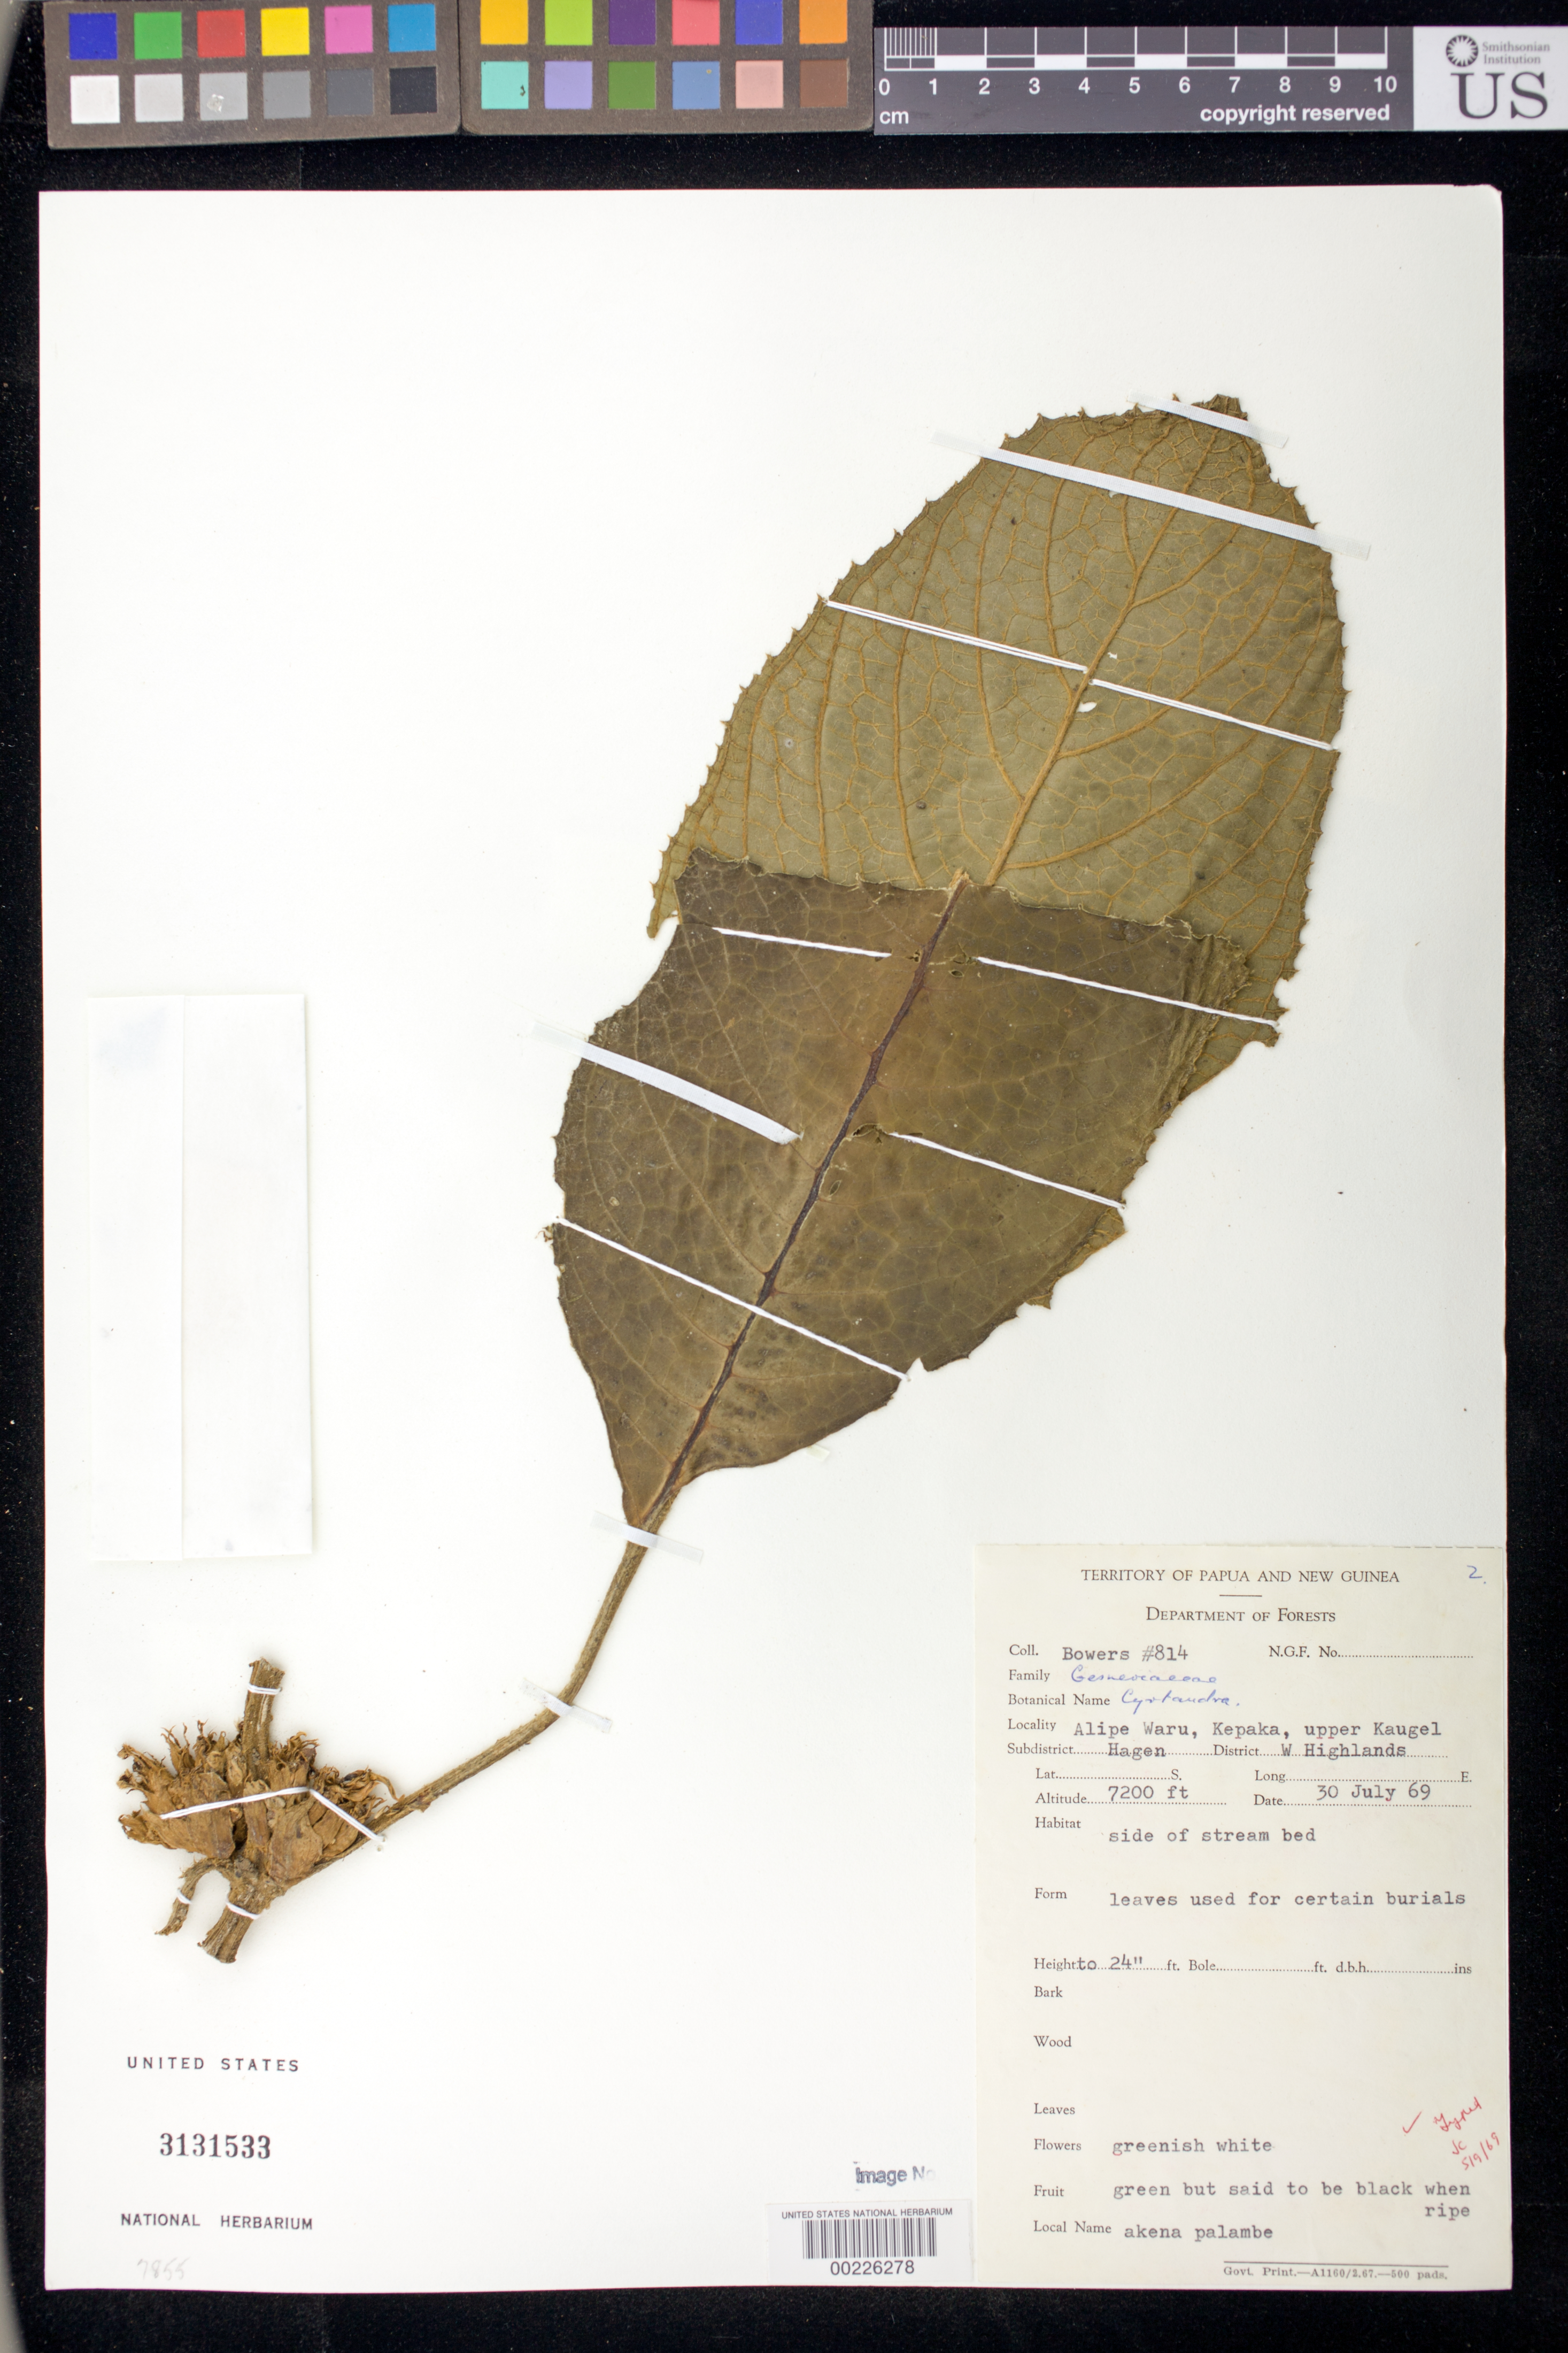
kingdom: Plantae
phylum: Tracheophyta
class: Magnoliopsida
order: Lamiales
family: Gesneriaceae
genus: Cyrtandra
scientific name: Cyrtandra sp.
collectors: -. Bowers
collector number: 814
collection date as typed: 30 Jul 1969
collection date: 1969-07-30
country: Papua New Guinea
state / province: Western Highlands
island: New Guinea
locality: Western highlands dist., Subdist hagen, alipe waru, kepaka, upper kaugel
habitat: Side of stream bed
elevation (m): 2195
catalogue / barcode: US 3131533